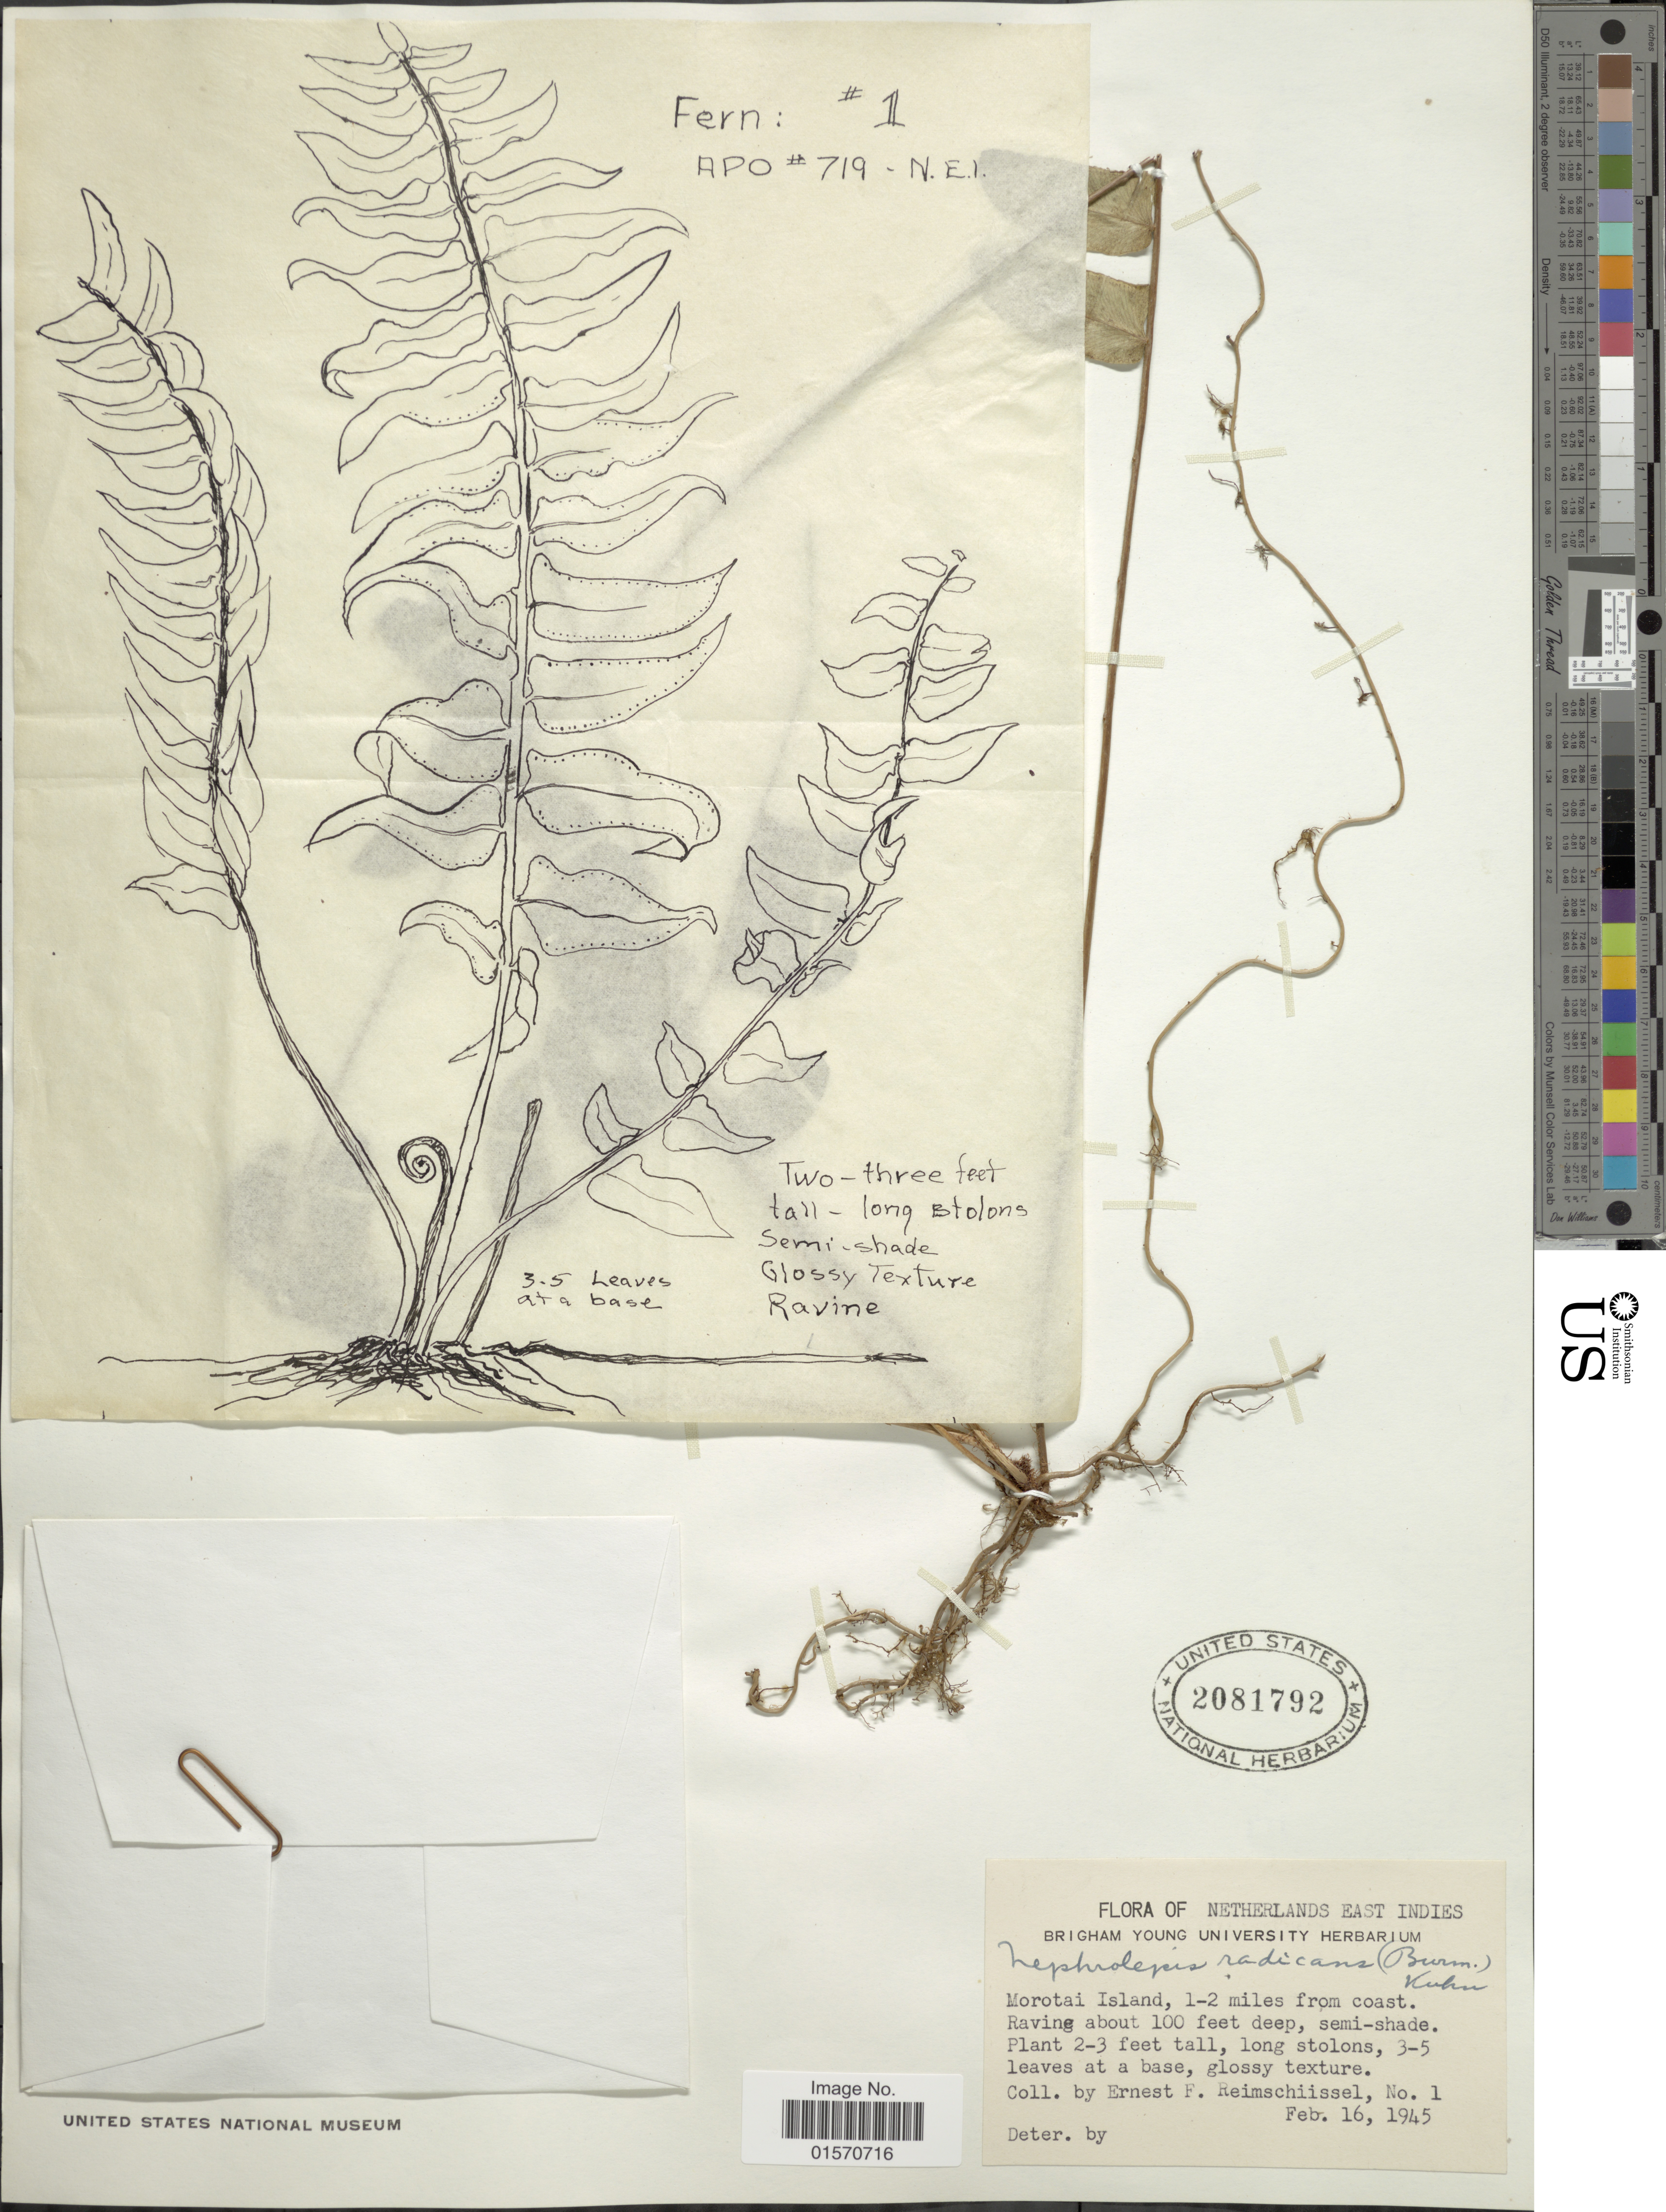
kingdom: Plantae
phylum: Tracheophyta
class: Polypodiopsida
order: Polypodiales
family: Nephrolepidaceae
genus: Nephrolepis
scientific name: Nephrolepis radicans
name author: (Burm.) Kuhn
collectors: E. Reimschiissel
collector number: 1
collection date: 1945-02-16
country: Indonesia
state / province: Maluku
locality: Netherlands East Indies. Morotai Island, 1-2 miles from coast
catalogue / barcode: US 2081792